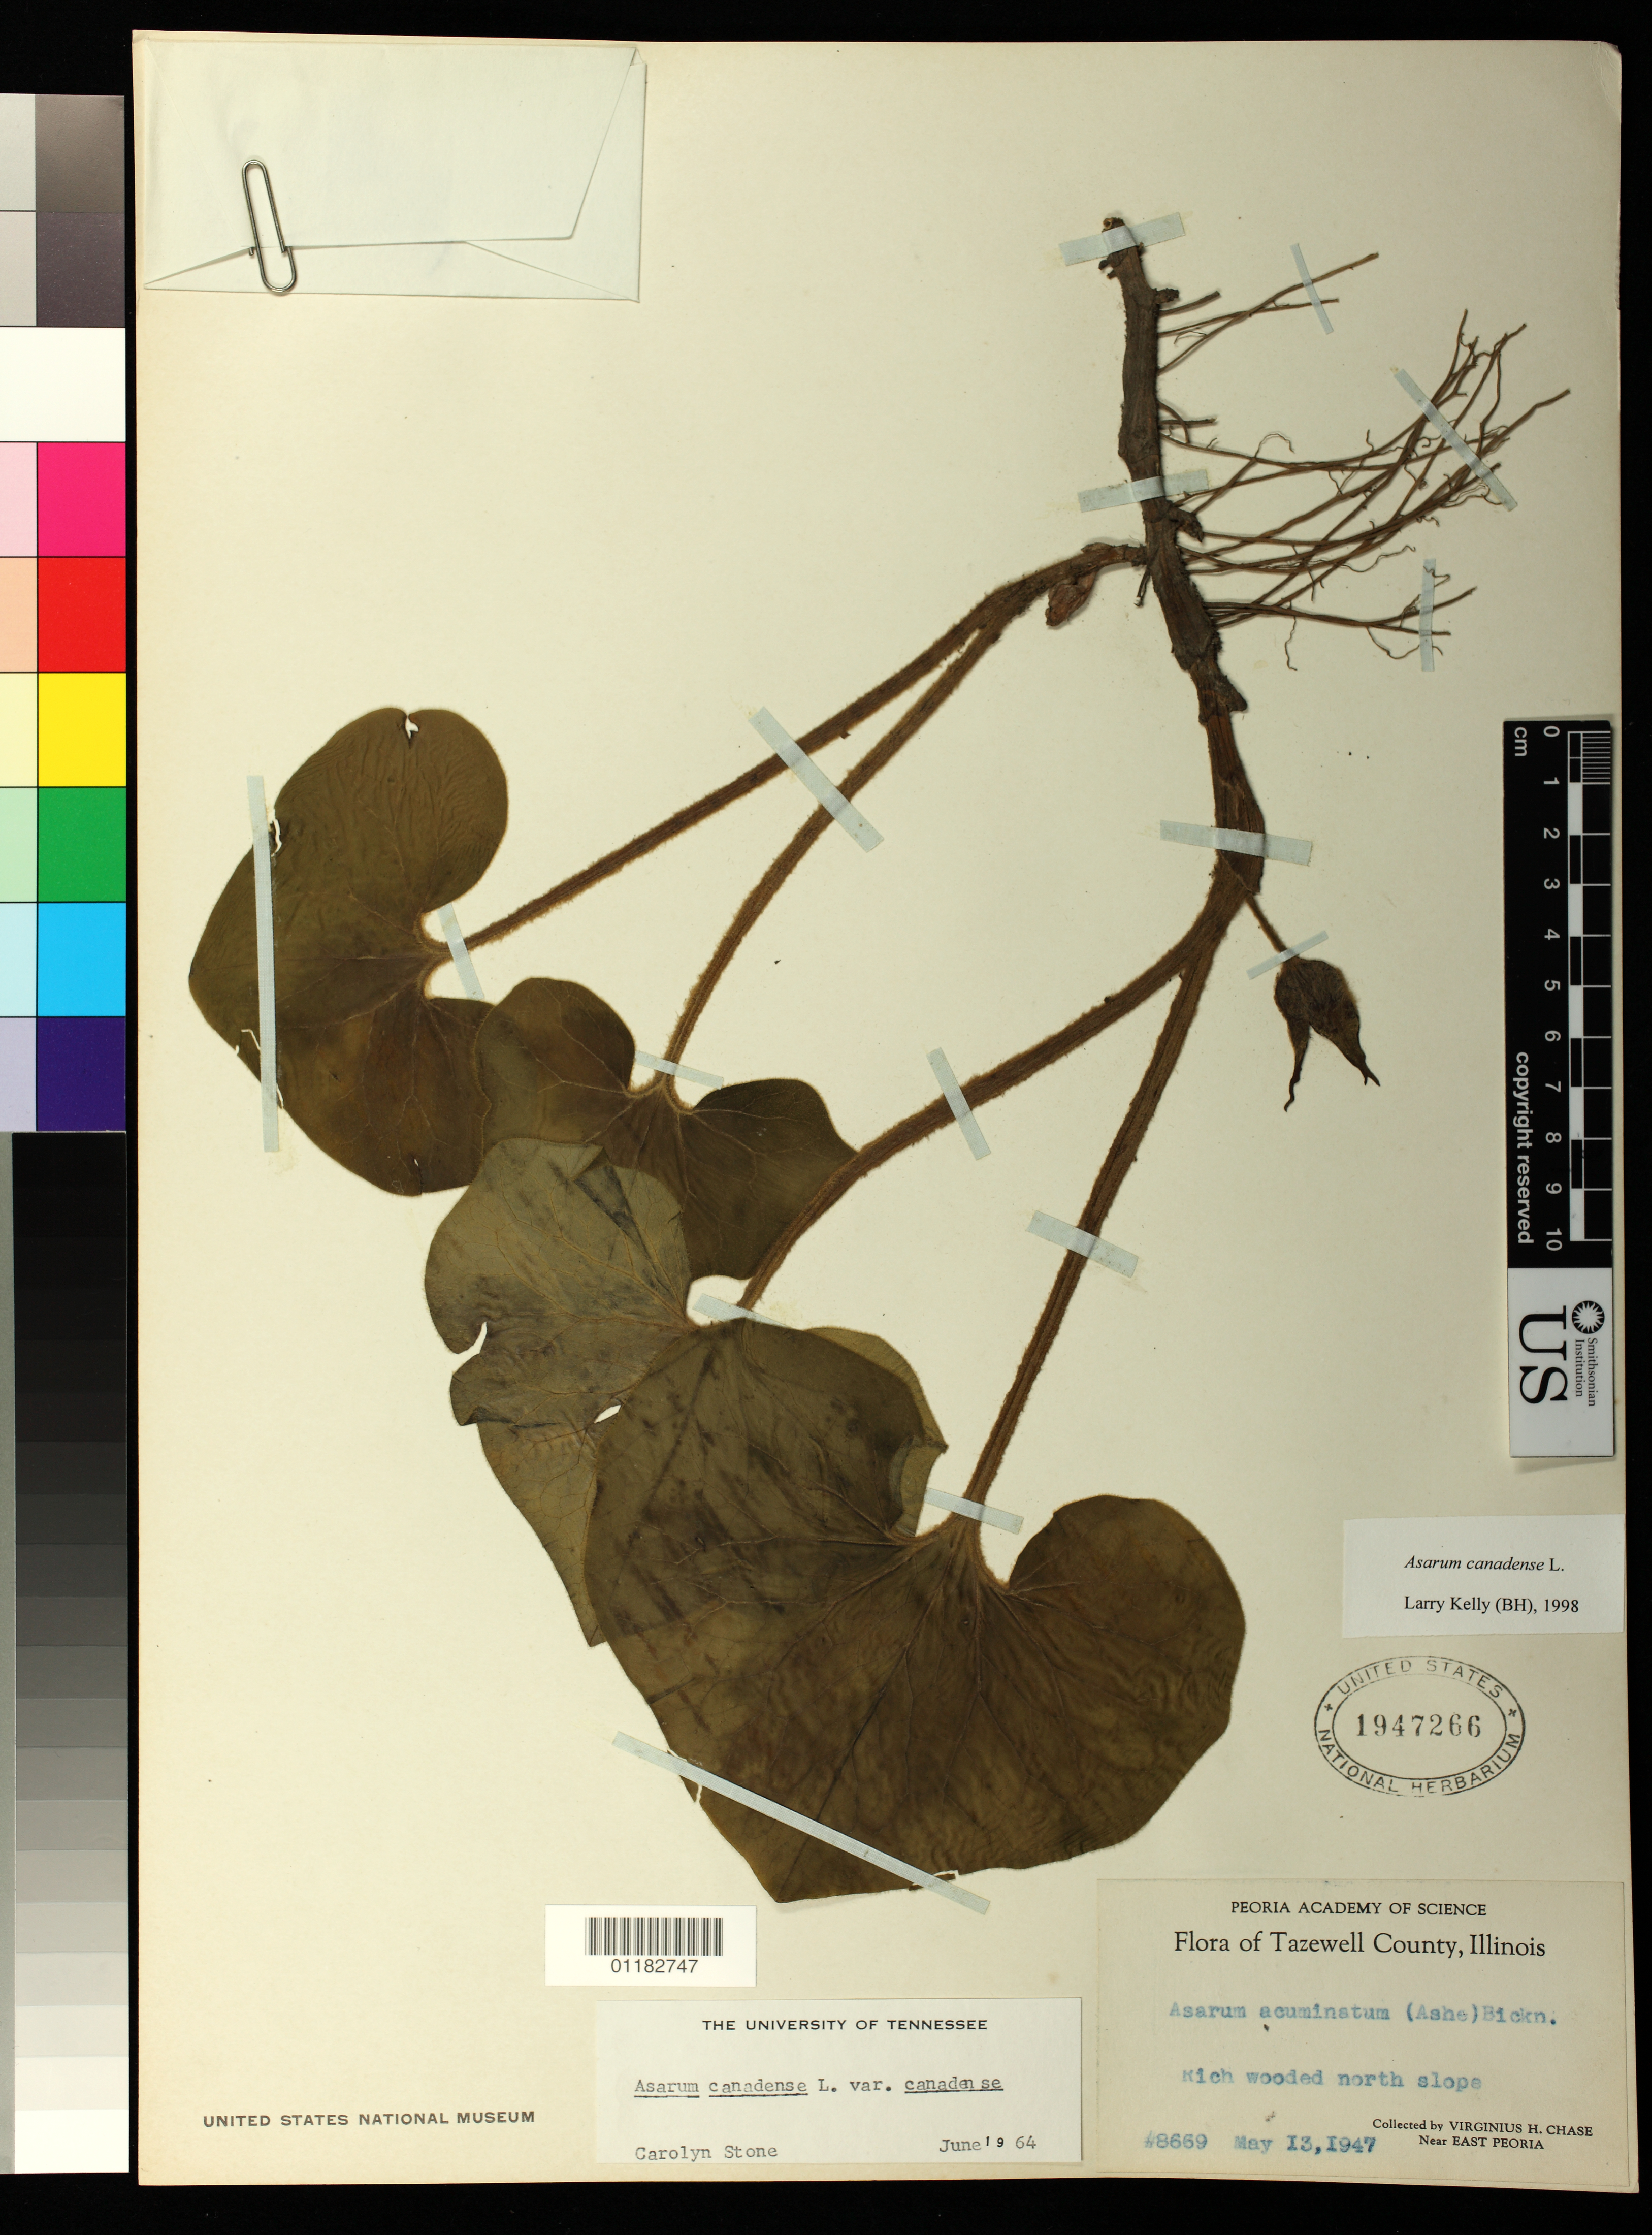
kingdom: Plantae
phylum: Tracheophyta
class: Magnoliopsida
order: Piperales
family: Aristolochiaceae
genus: Asarum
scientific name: Asarum canadense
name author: L.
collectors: V. H. Chase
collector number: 8669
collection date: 1947-05-13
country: United States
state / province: Illinois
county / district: Tazewell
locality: Near East Peoria, Tazewell County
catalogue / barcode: US 1947266